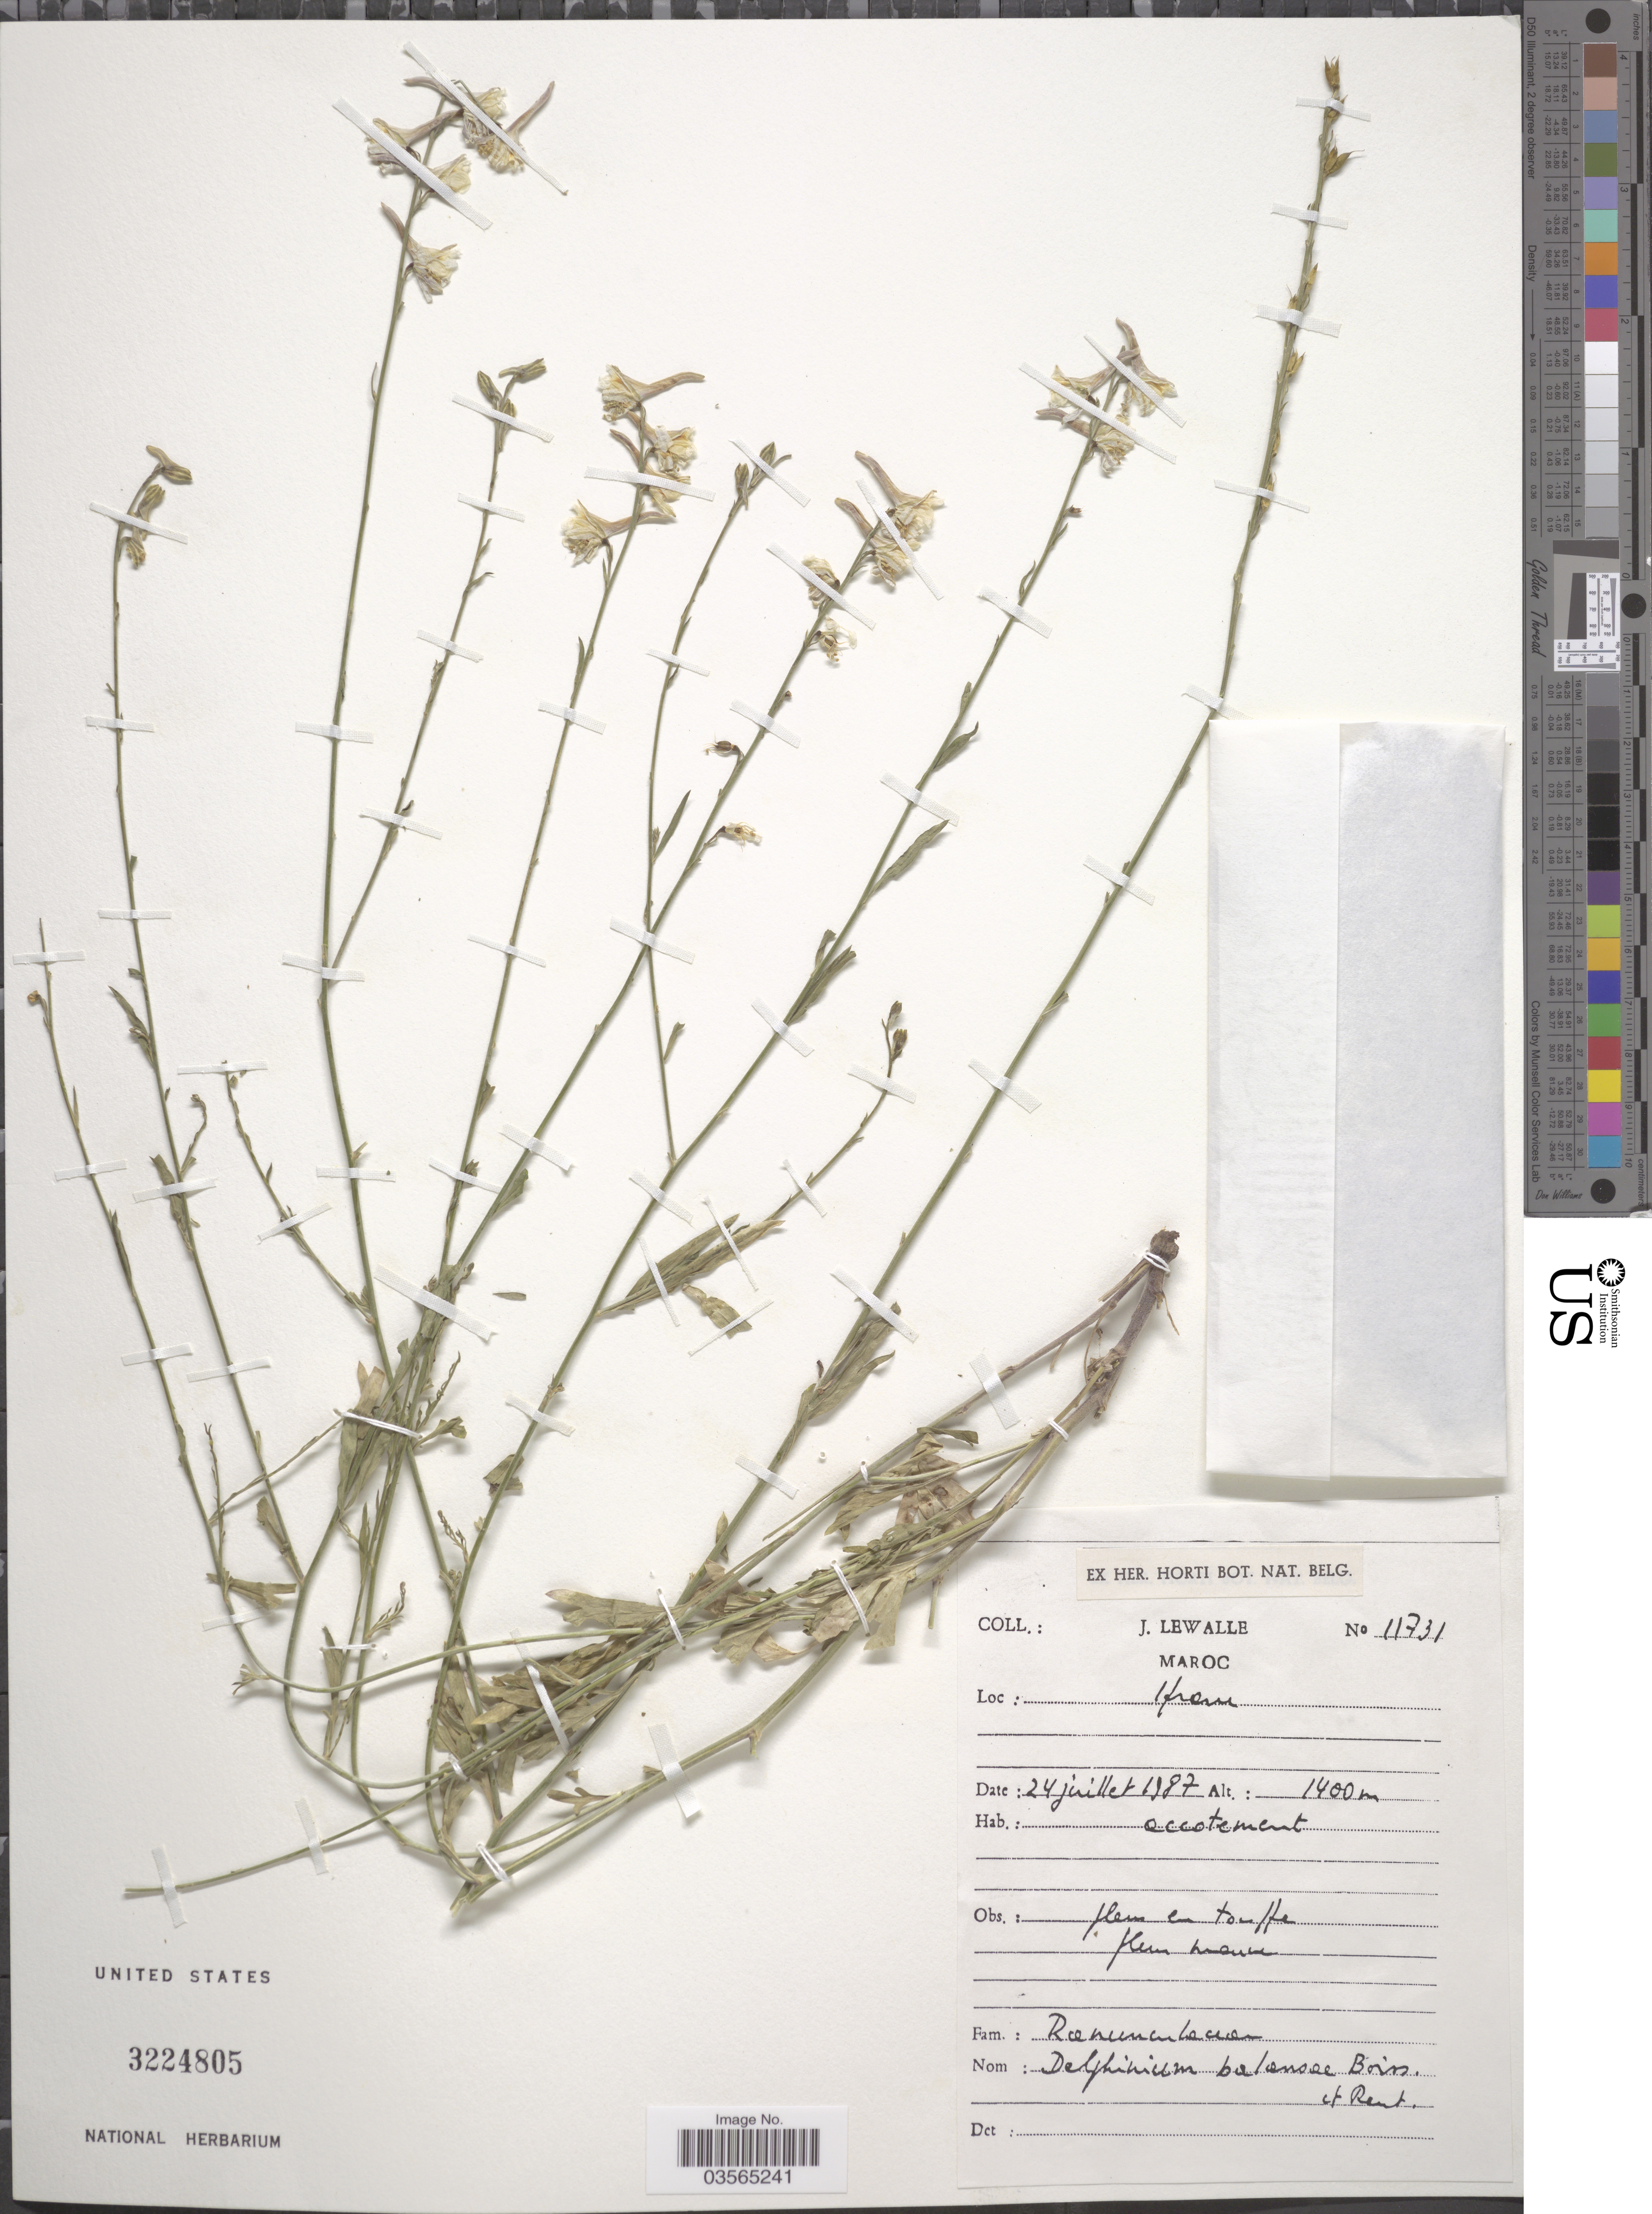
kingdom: Plantae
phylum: Tracheophyta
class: Magnoliopsida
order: Ranunculales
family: Ranunculaceae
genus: Delphinium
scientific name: Delphinium balansae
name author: Boiss. & Reut.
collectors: J. Lewalle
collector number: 11731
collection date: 1987-07-24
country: Morocco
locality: Ifran.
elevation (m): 1400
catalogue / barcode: US 3224805